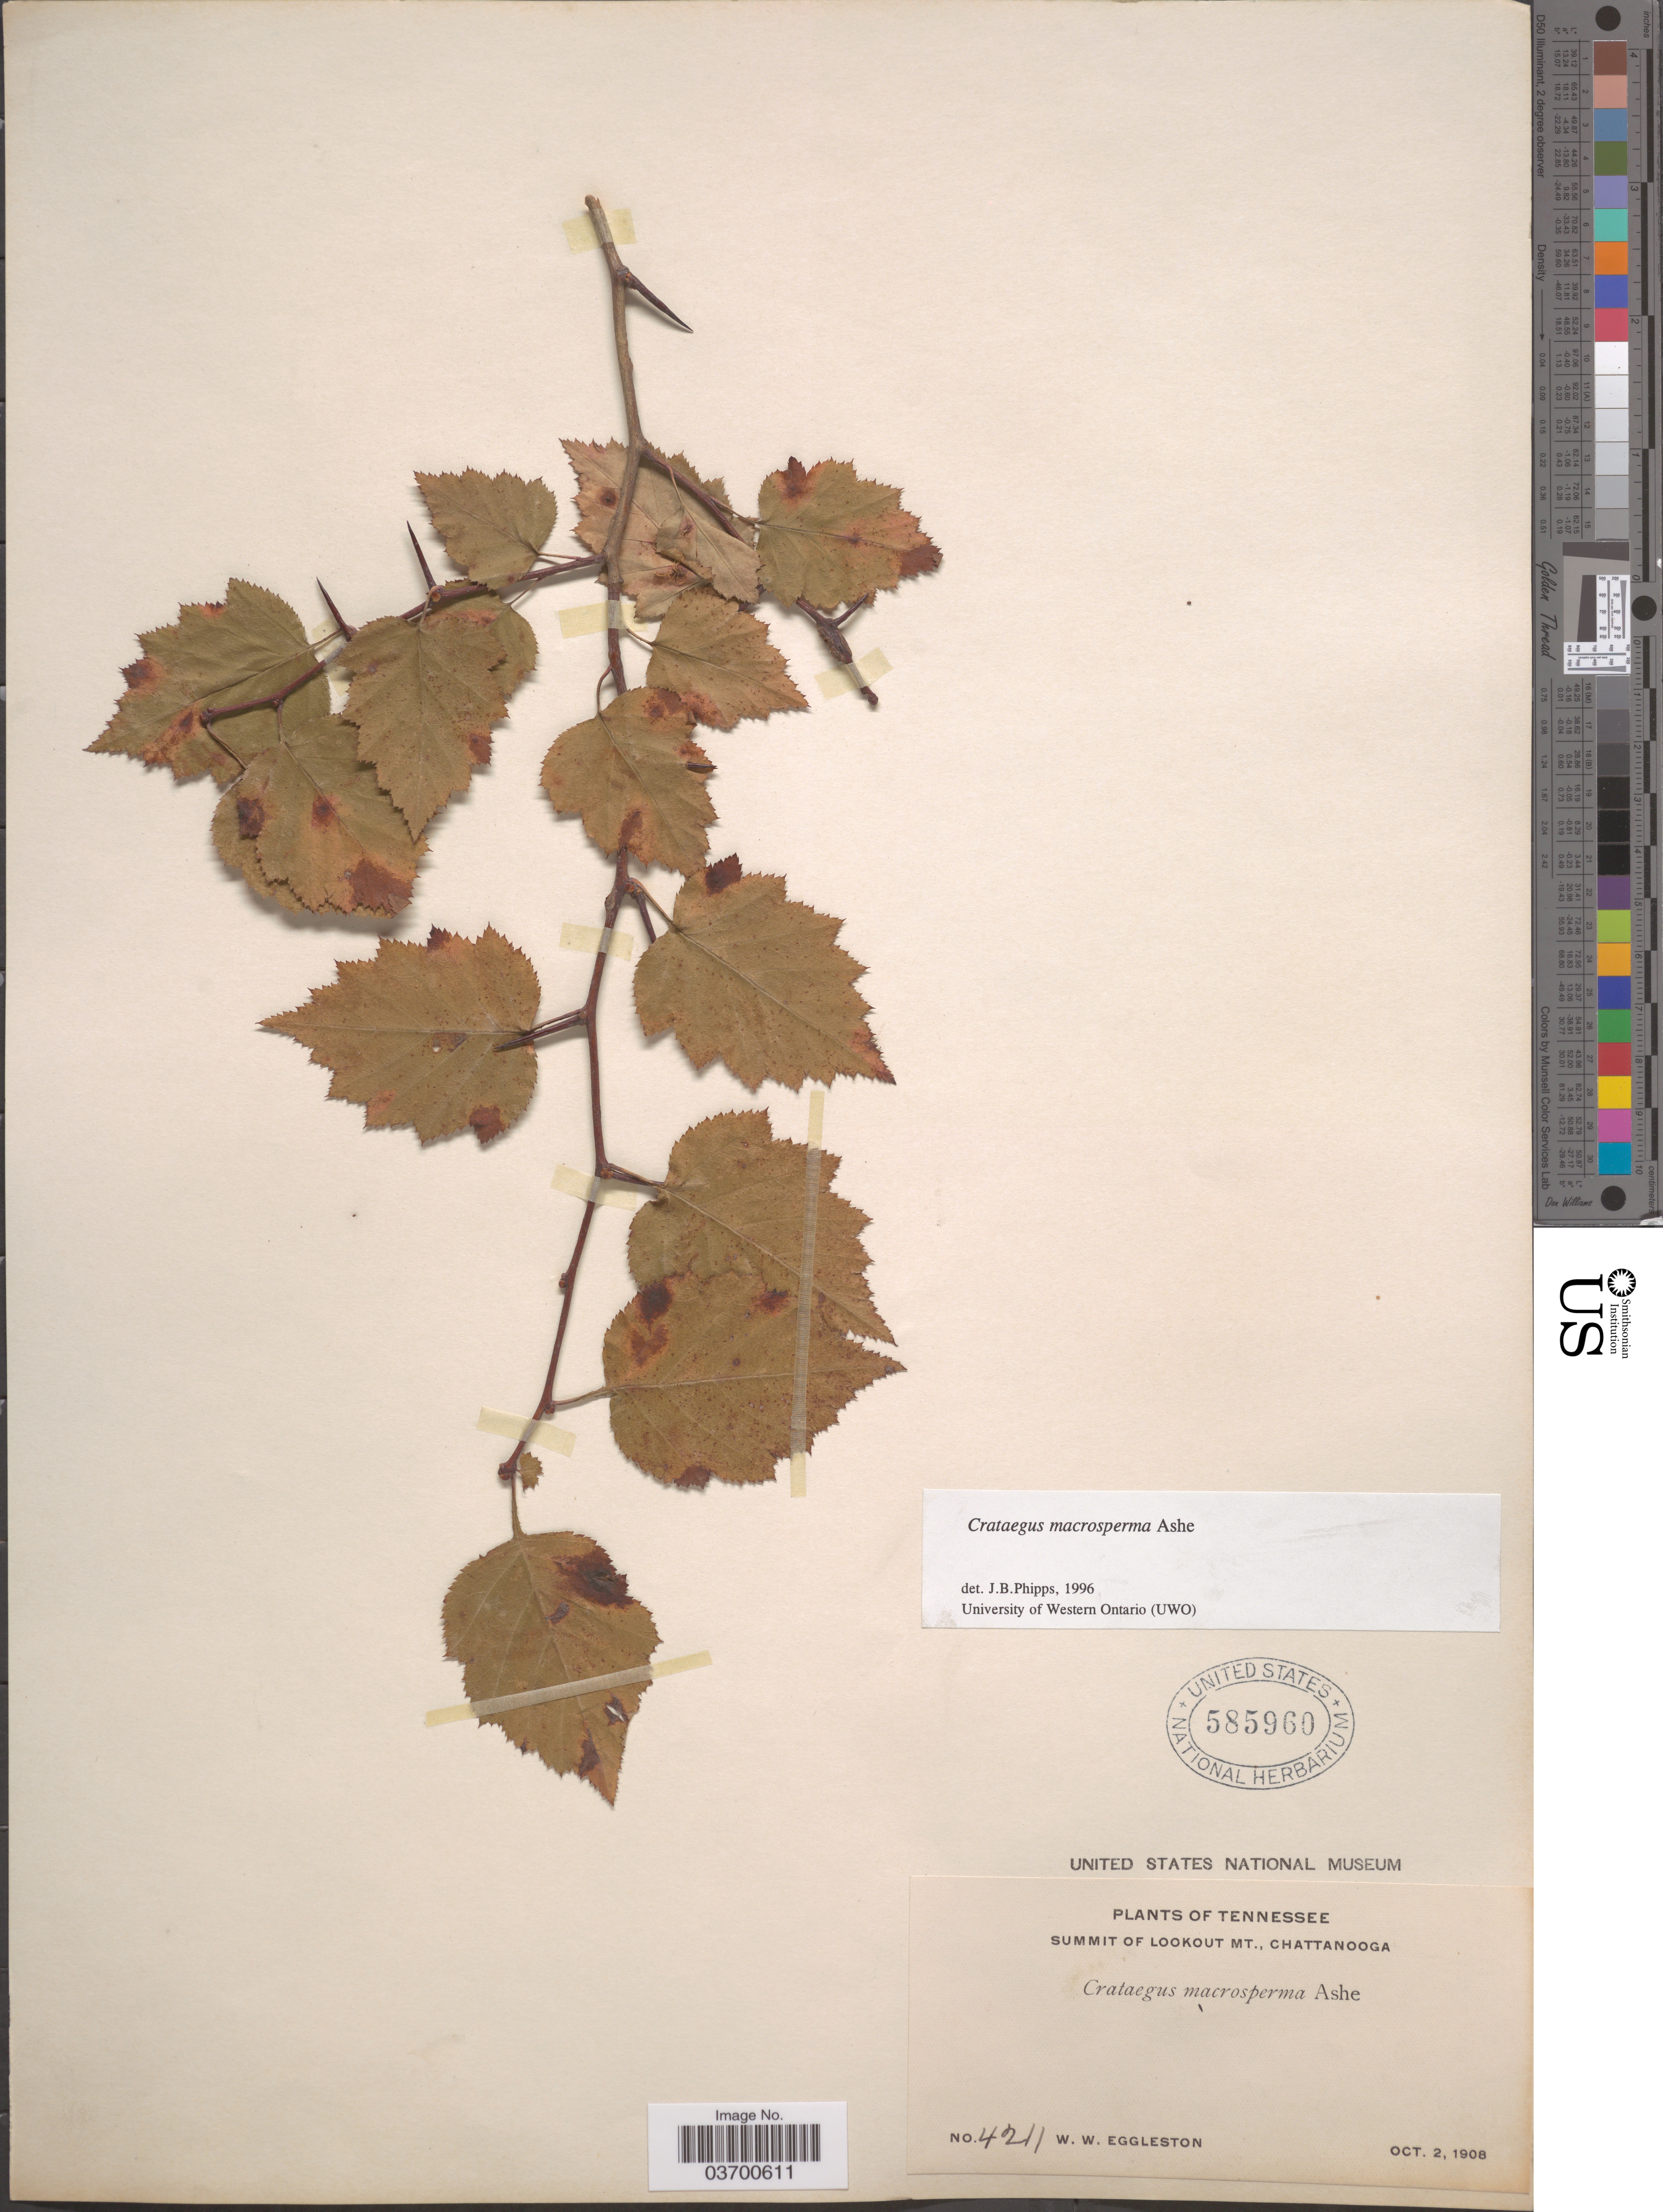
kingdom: Plantae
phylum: Tracheophyta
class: Magnoliopsida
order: Rosales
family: Rosaceae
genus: Crataegus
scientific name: Crataegus macrosperma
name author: Ashe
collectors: W. W. Eggleston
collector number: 4211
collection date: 1908-10-02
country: United States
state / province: Tennessee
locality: Summit of Lookout Mt., Chattanooga.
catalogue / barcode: US 585960